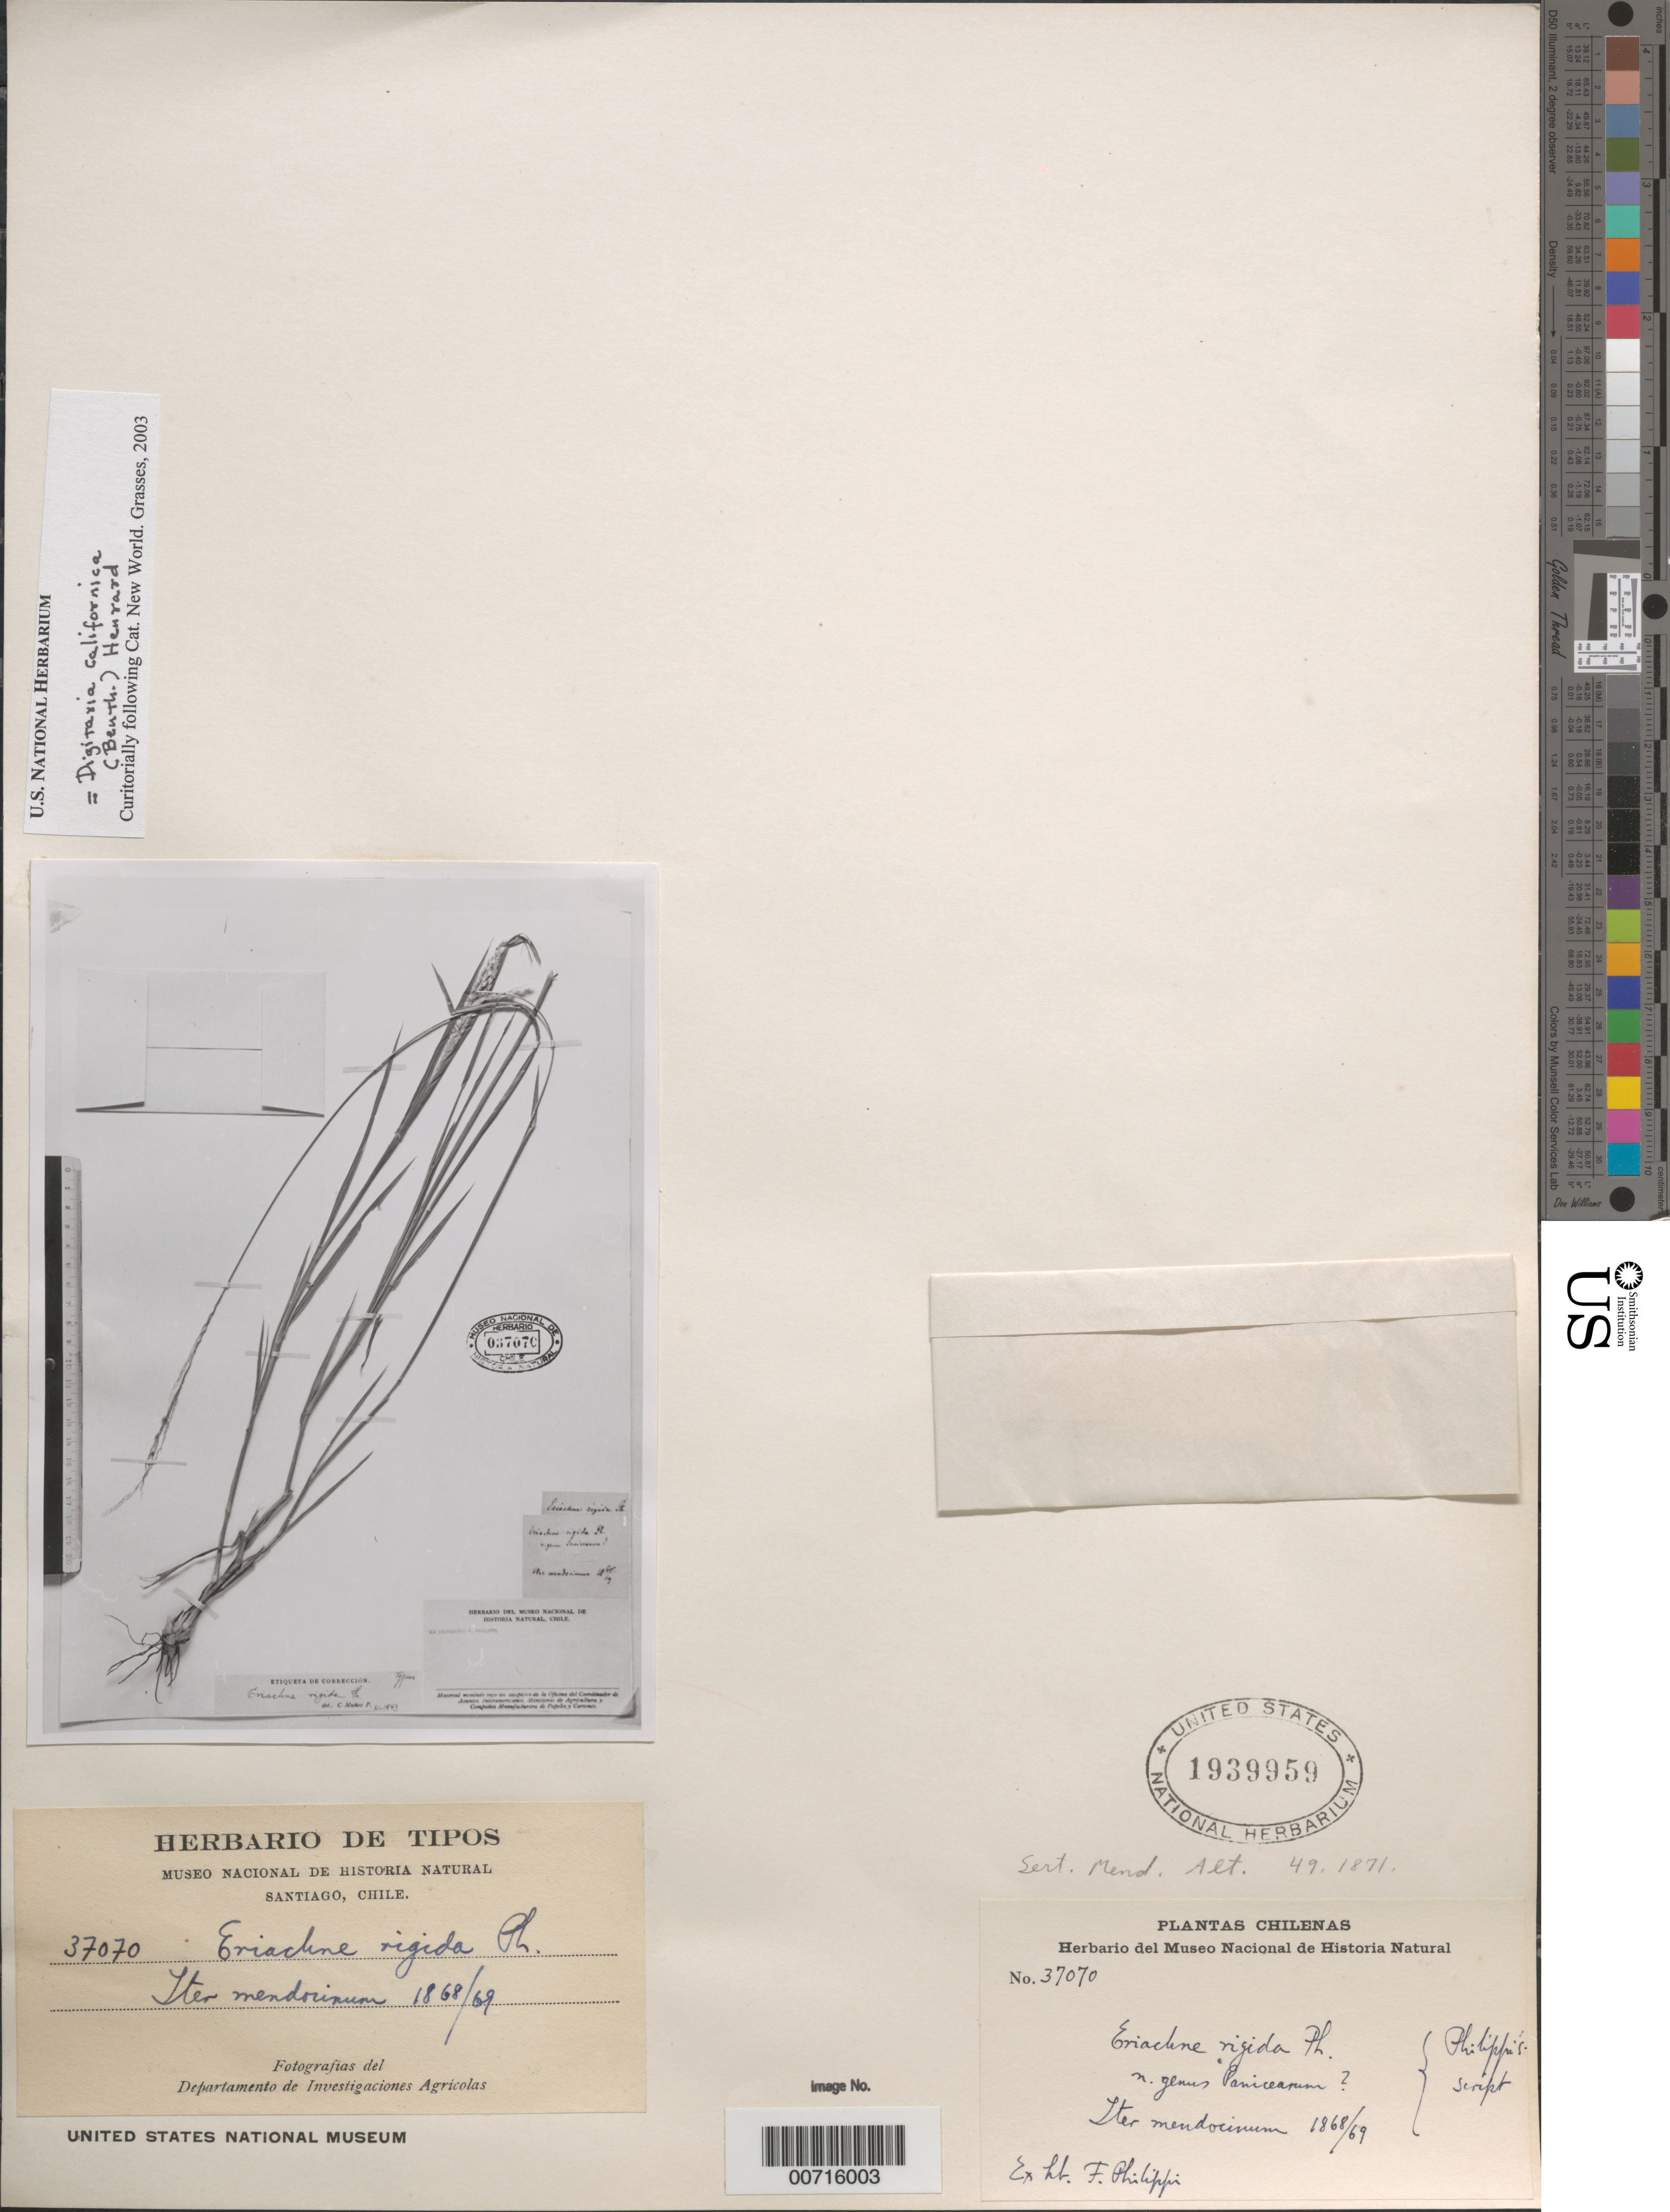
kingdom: Plantae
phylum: Tracheophyta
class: Liliopsida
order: Poales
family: Poaceae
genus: Digitaria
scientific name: Digitaria californica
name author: (Benth.) Henr.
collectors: ex herb. F. Philippi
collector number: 37070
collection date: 1868/1869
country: Chile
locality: Chilenas. Iter mendocinum.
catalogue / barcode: US 1939959